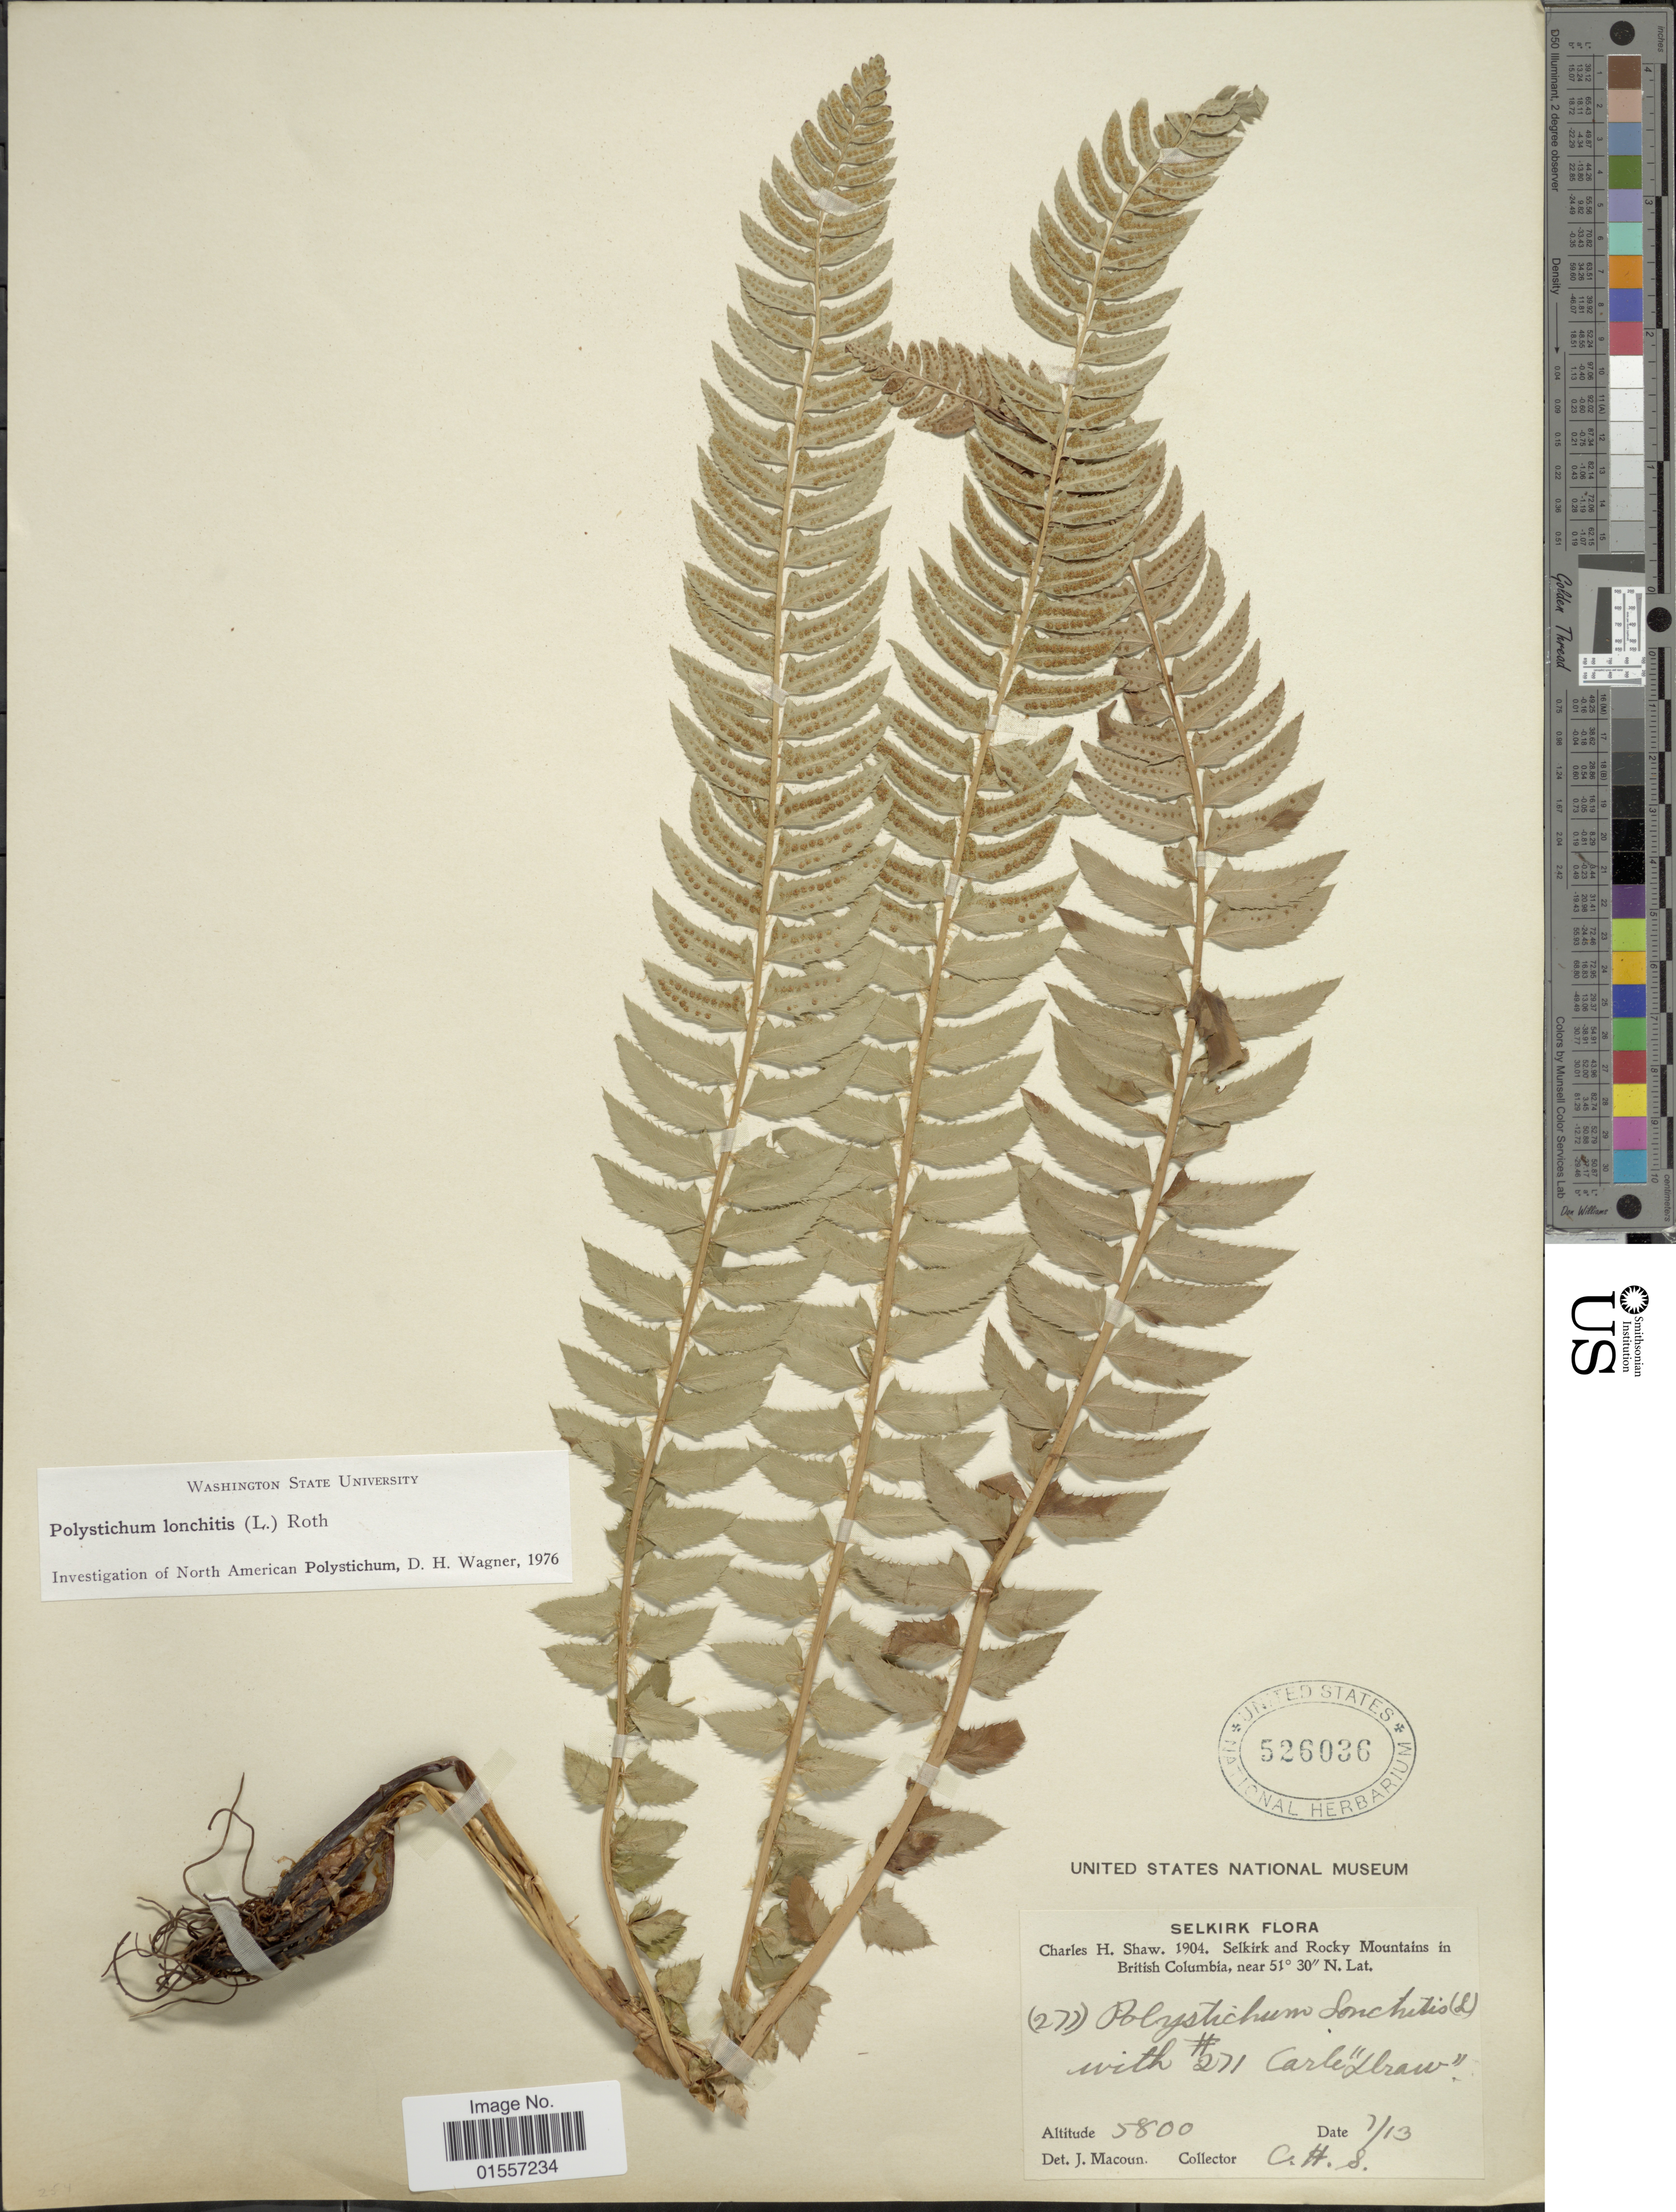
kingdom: Plantae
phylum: Tracheophyta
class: Polypodiopsida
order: Polypodiales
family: Dryopteridaceae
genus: Polystichum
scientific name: Polystichum lonchitis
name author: (Roth) L.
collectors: C. H. Shaw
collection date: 1904-07-13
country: Canada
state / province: British Columbia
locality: Selkirk and Rocky Mountains in British Columbia, with # 271 Carle 'Draw'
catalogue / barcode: US 526036